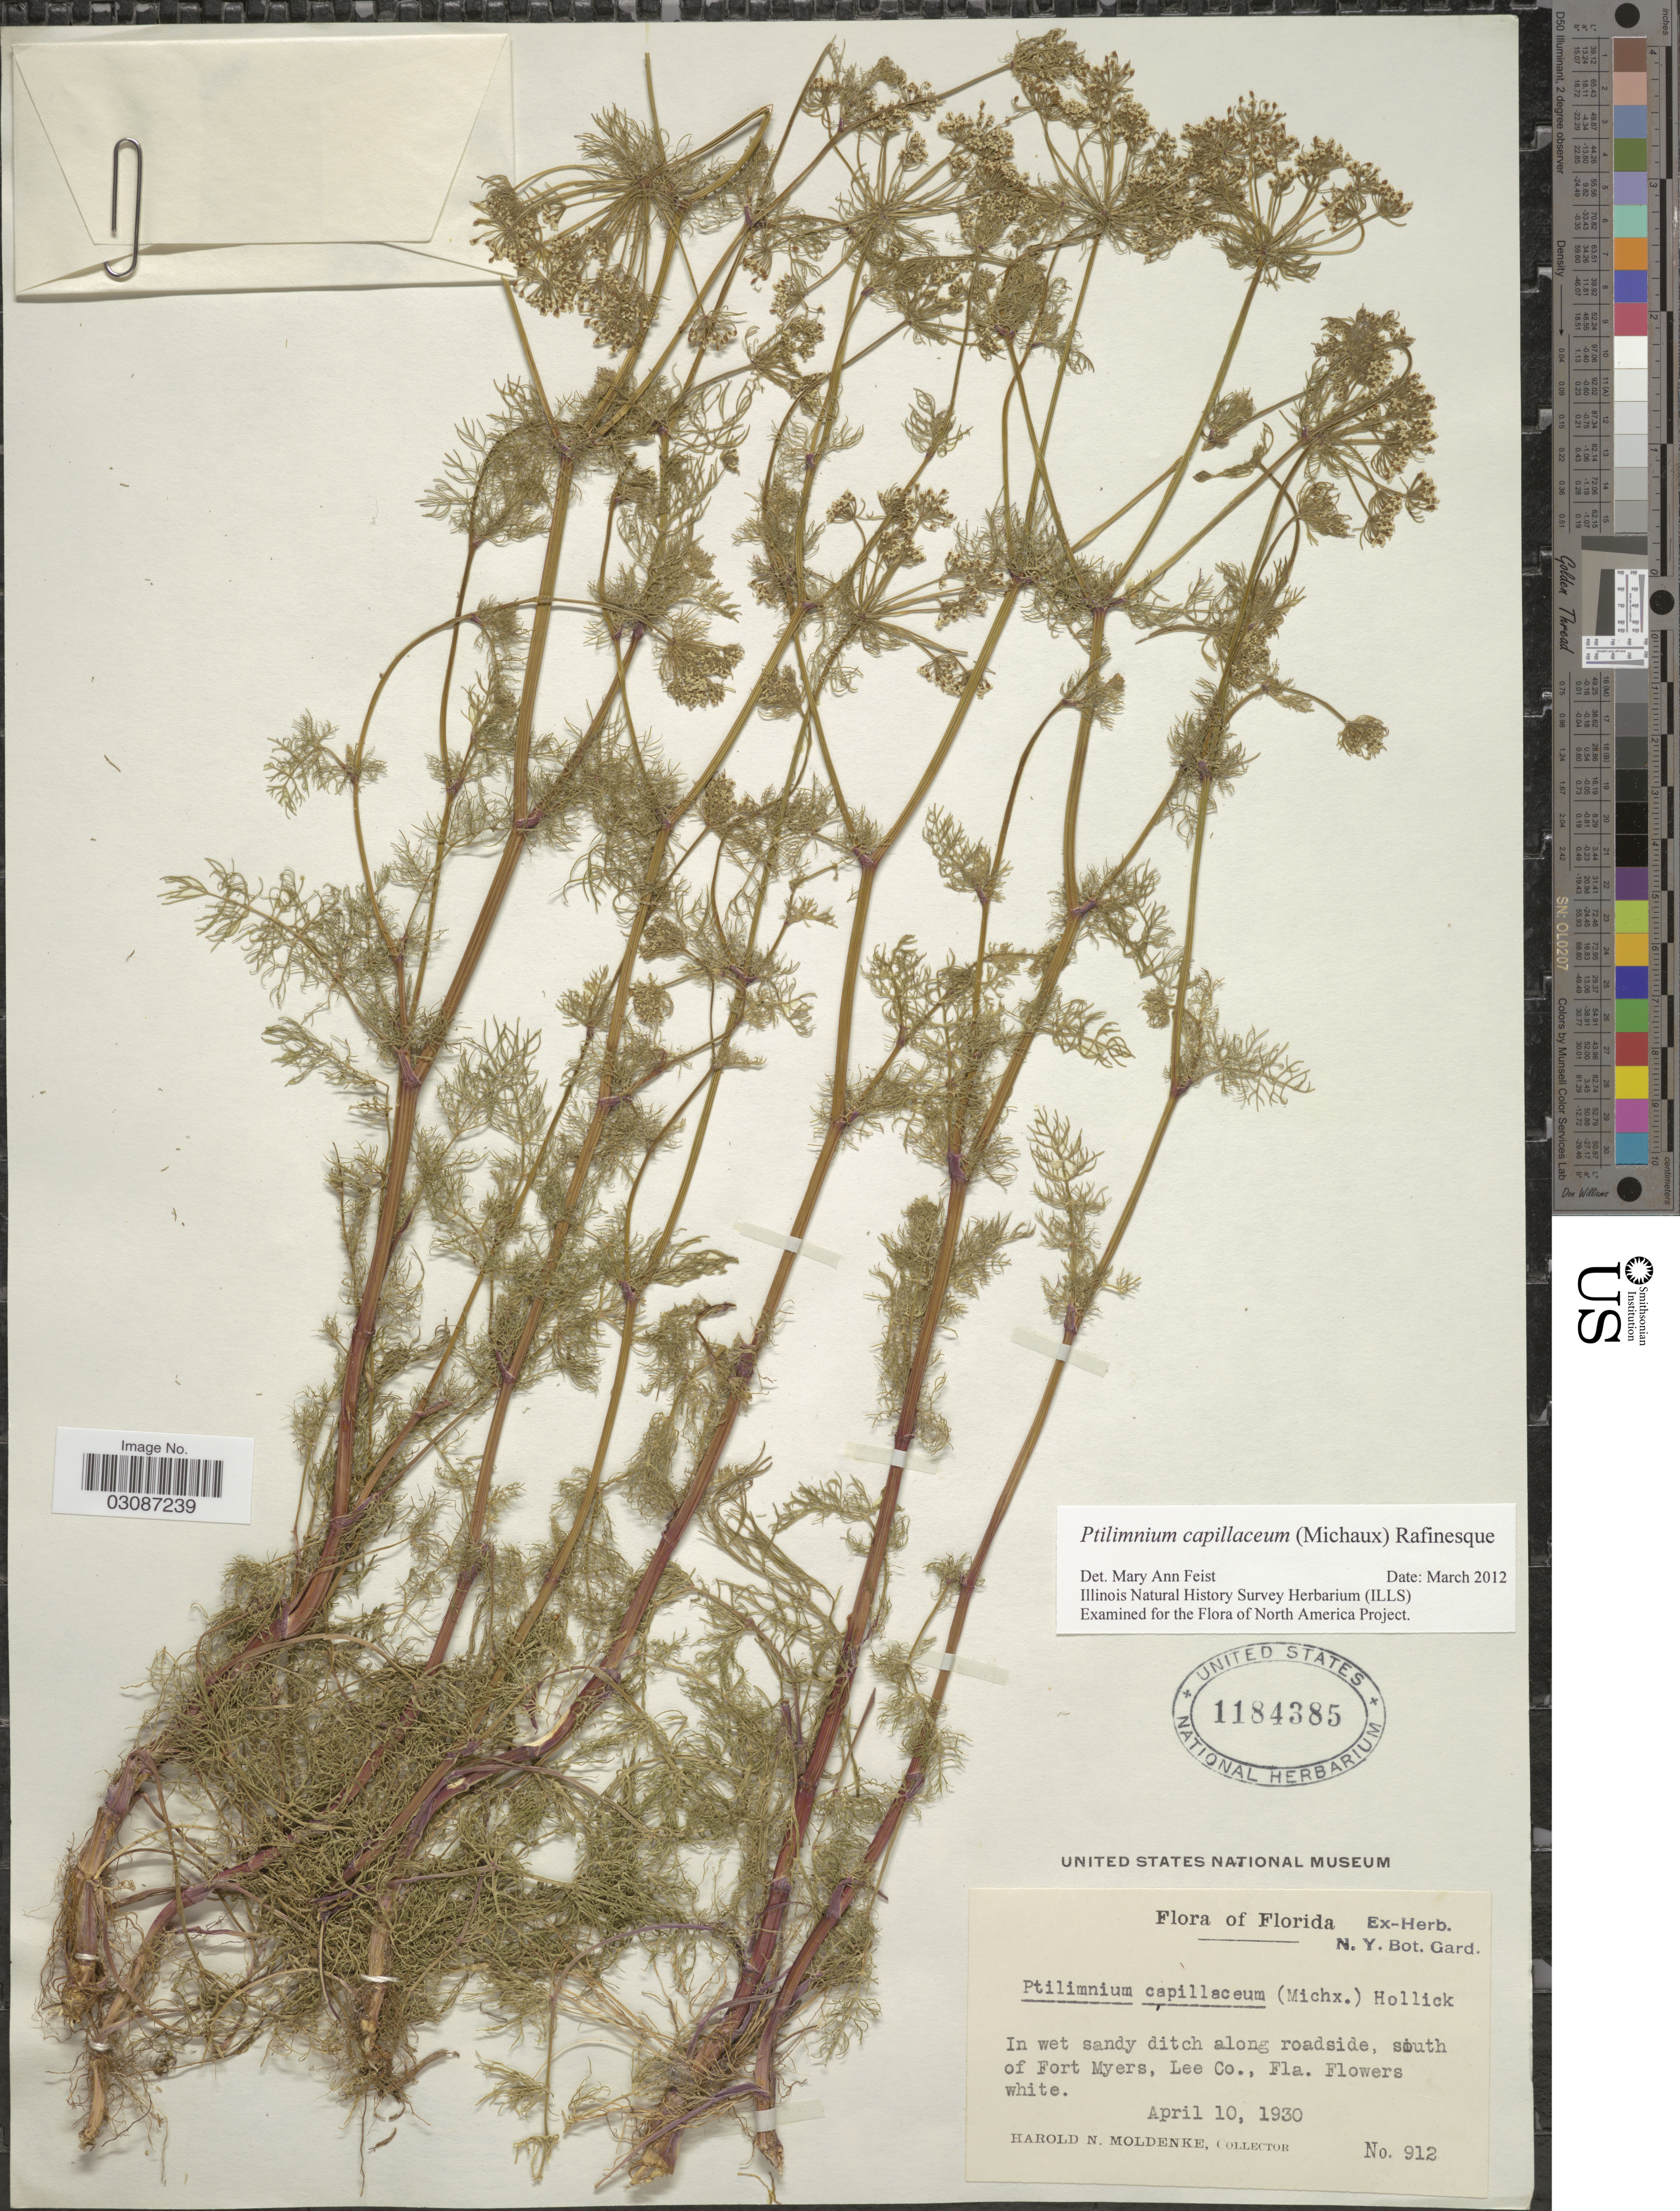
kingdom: Plantae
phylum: Tracheophyta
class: Magnoliopsida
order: Apiales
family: Apiaceae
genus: Ptilimnium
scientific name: Ptilimnium capillaceum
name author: (Michx.) Raf.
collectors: H. N. Moldenke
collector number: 912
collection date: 1930-04-10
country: United States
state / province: Florida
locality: South of Fort Myers, Lee Co.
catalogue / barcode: US 1184385